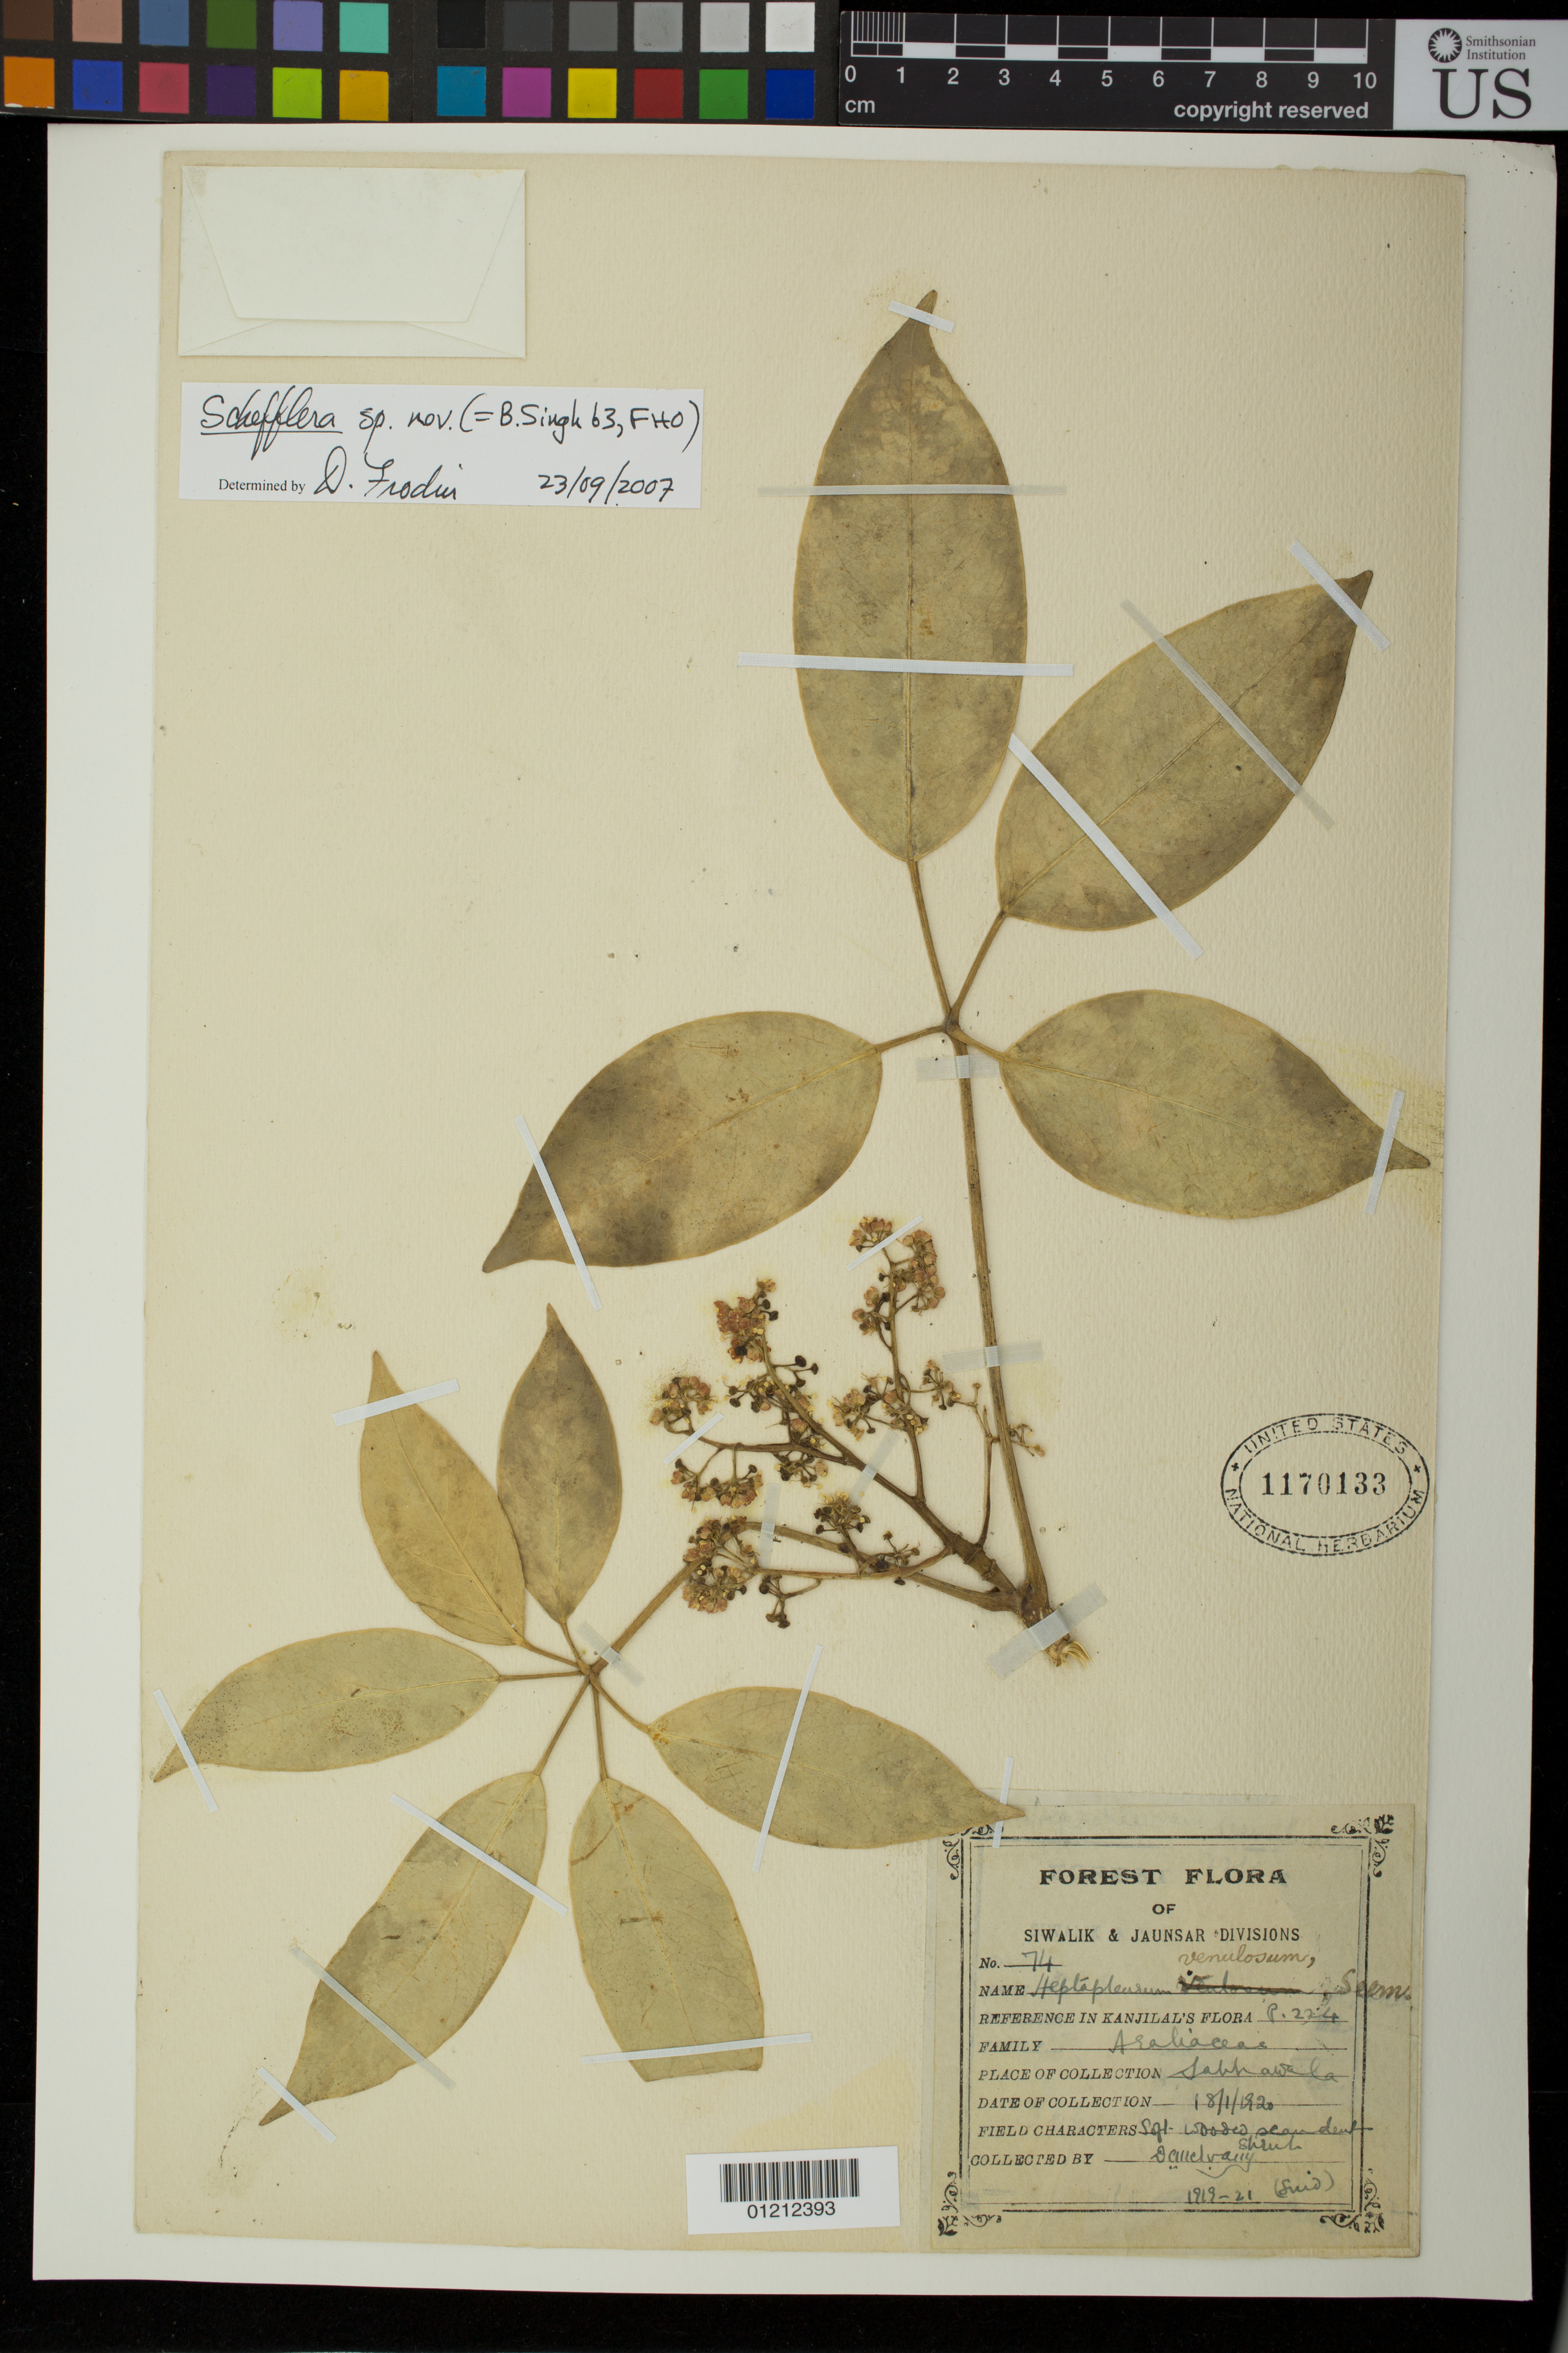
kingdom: Plantae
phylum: Tracheophyta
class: Magnoliopsida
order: Apiales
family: Araliaceae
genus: Schefflera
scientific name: Schefflera sp.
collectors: D. Jafferally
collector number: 74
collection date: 1920-01-18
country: India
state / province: Uttarakhand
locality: Siwalik and Jansaur Divisions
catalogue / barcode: US 1170133